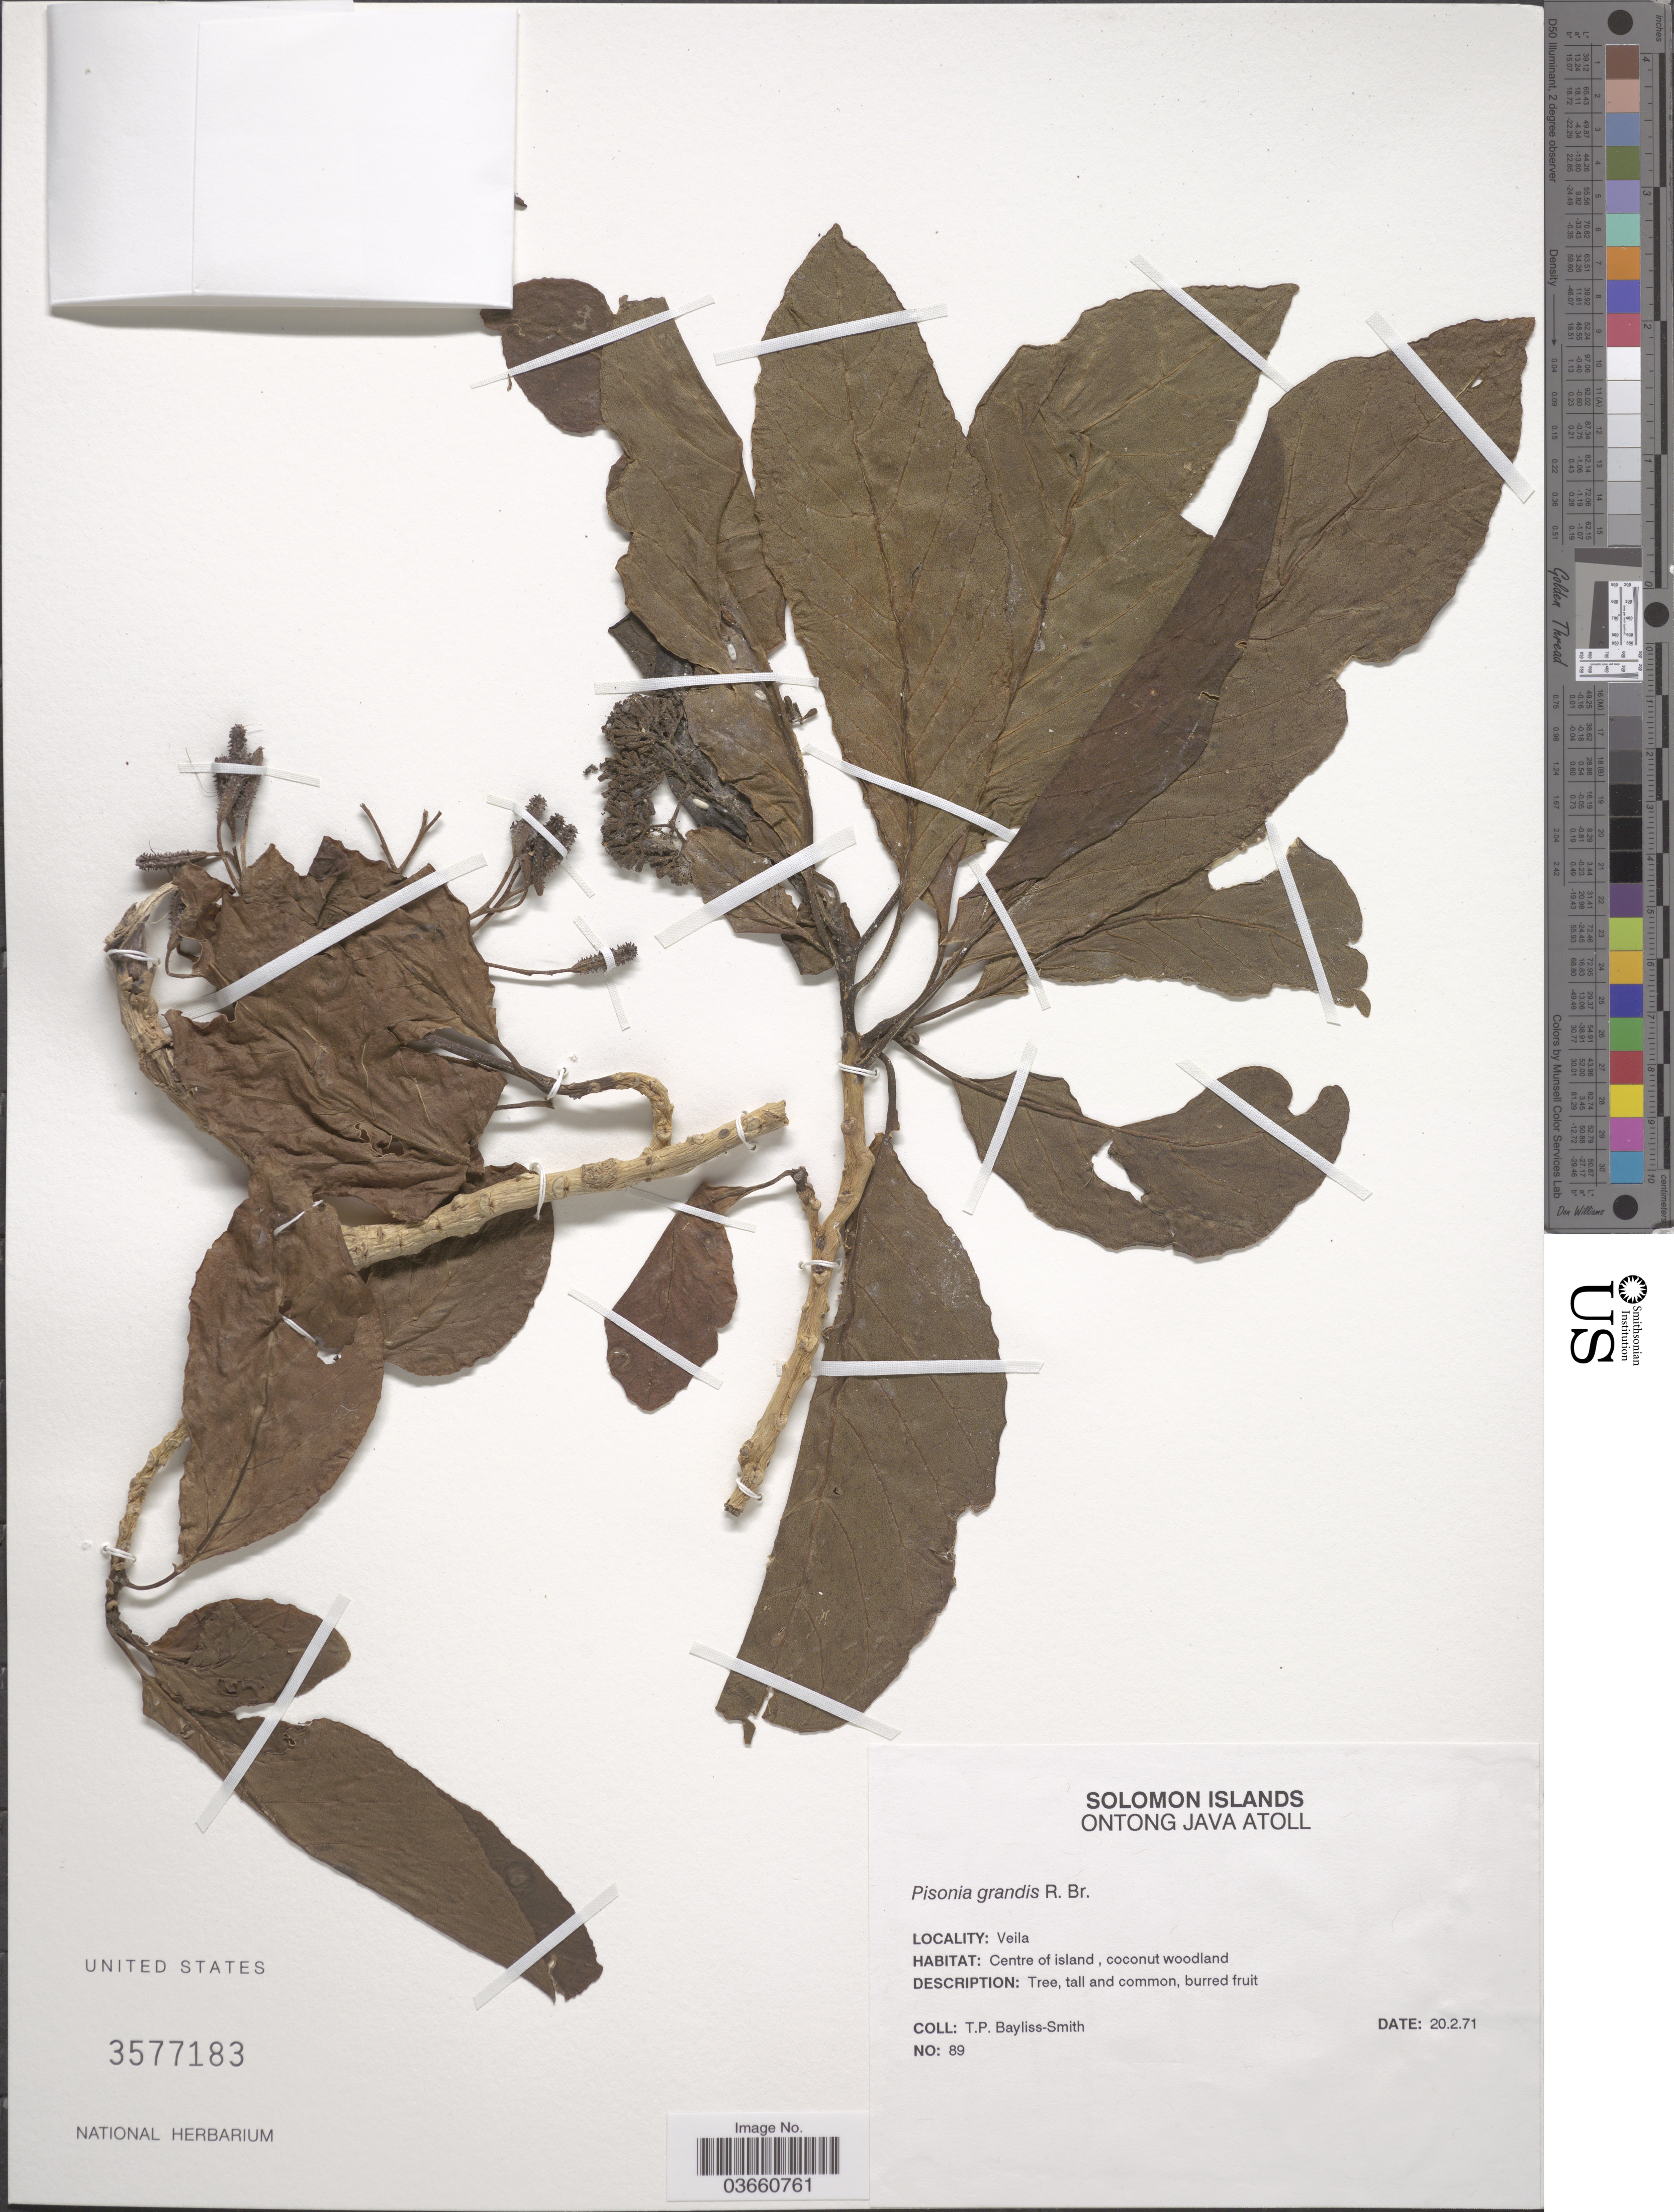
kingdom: Plantae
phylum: Tracheophyta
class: Magnoliopsida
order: Caryophyllales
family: Nyctaginaceae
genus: Pisonia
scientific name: Pisonia grandis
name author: R. Br.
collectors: T. P. Bayliss-Smith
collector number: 89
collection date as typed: Transcribed d/m/y: 20/2/71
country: Solomon Islands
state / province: Solomon Island Outliers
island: Ontong Java [Luanguia] Atoll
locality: Ontong Java Atoll. Veila.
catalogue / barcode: US 3577183